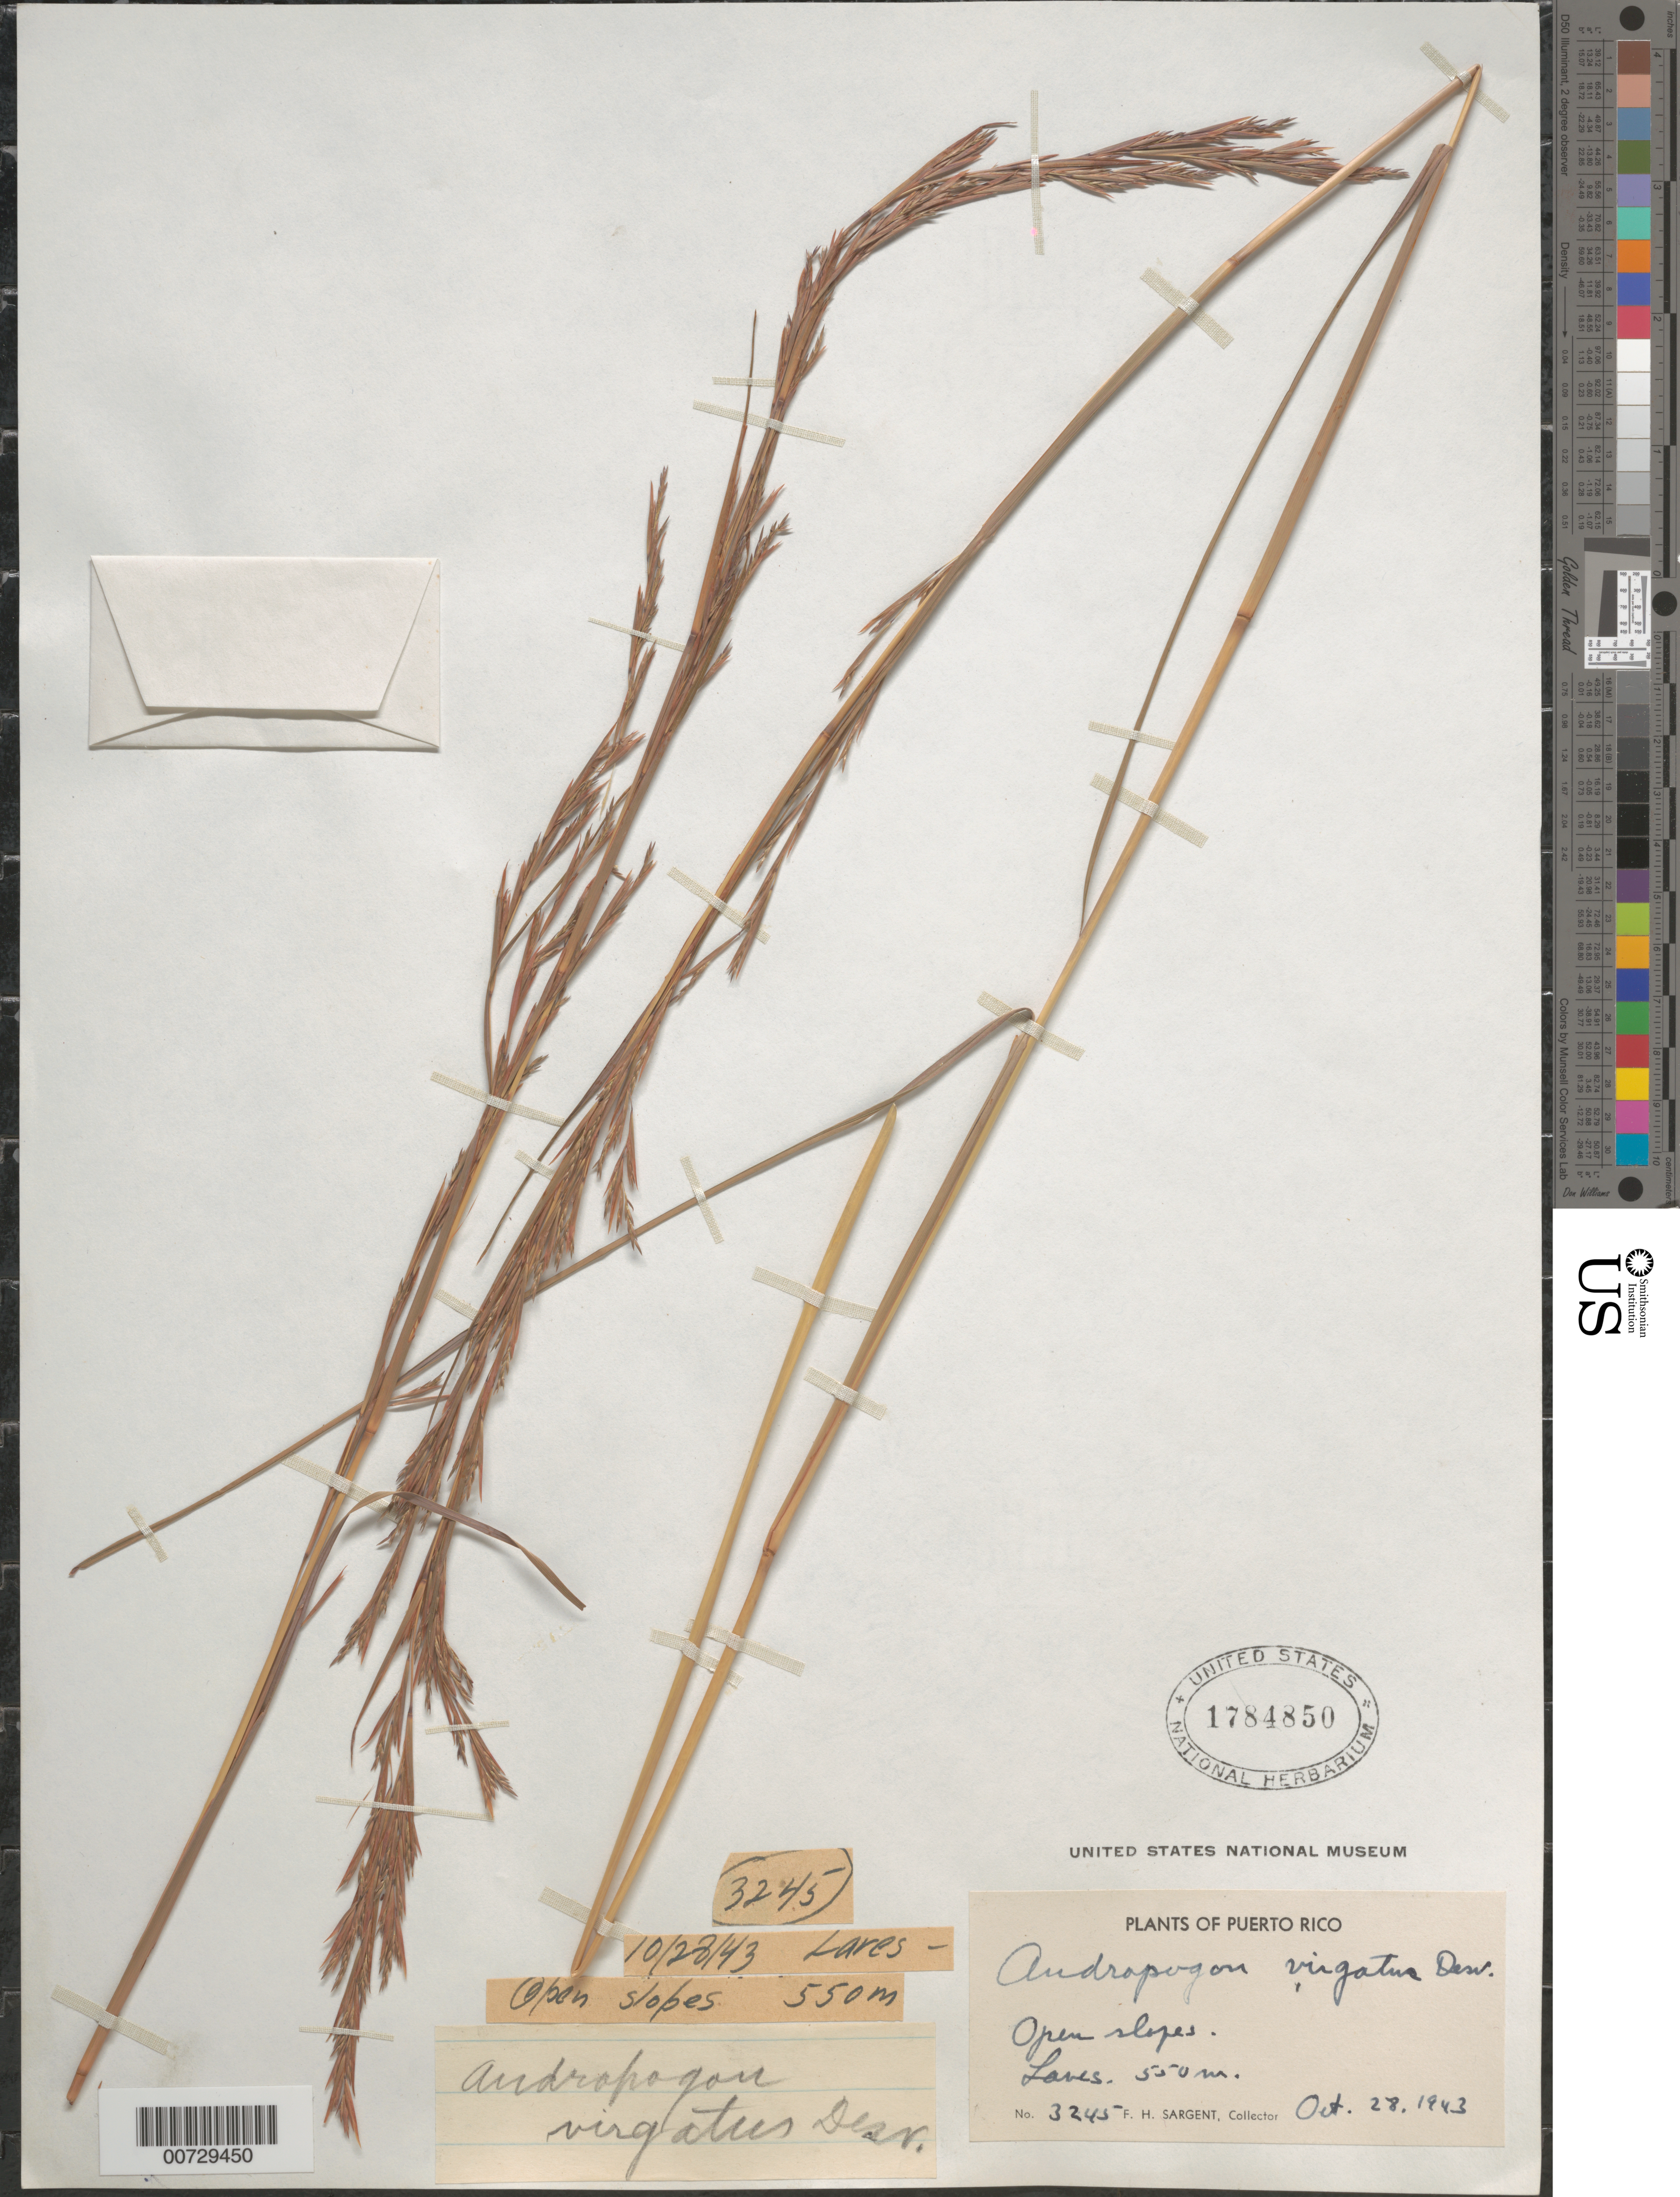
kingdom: Plantae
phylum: Tracheophyta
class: Liliopsida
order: Poales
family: Poaceae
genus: Andropogon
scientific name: Andropogon virgatus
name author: Desv. ex Ham.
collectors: F. H. Sargent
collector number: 3245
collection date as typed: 28 Oct 1943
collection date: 1943-10-28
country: Puerto Rico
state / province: Lares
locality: Lares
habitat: Open slopes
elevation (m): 550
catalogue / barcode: US 1784850